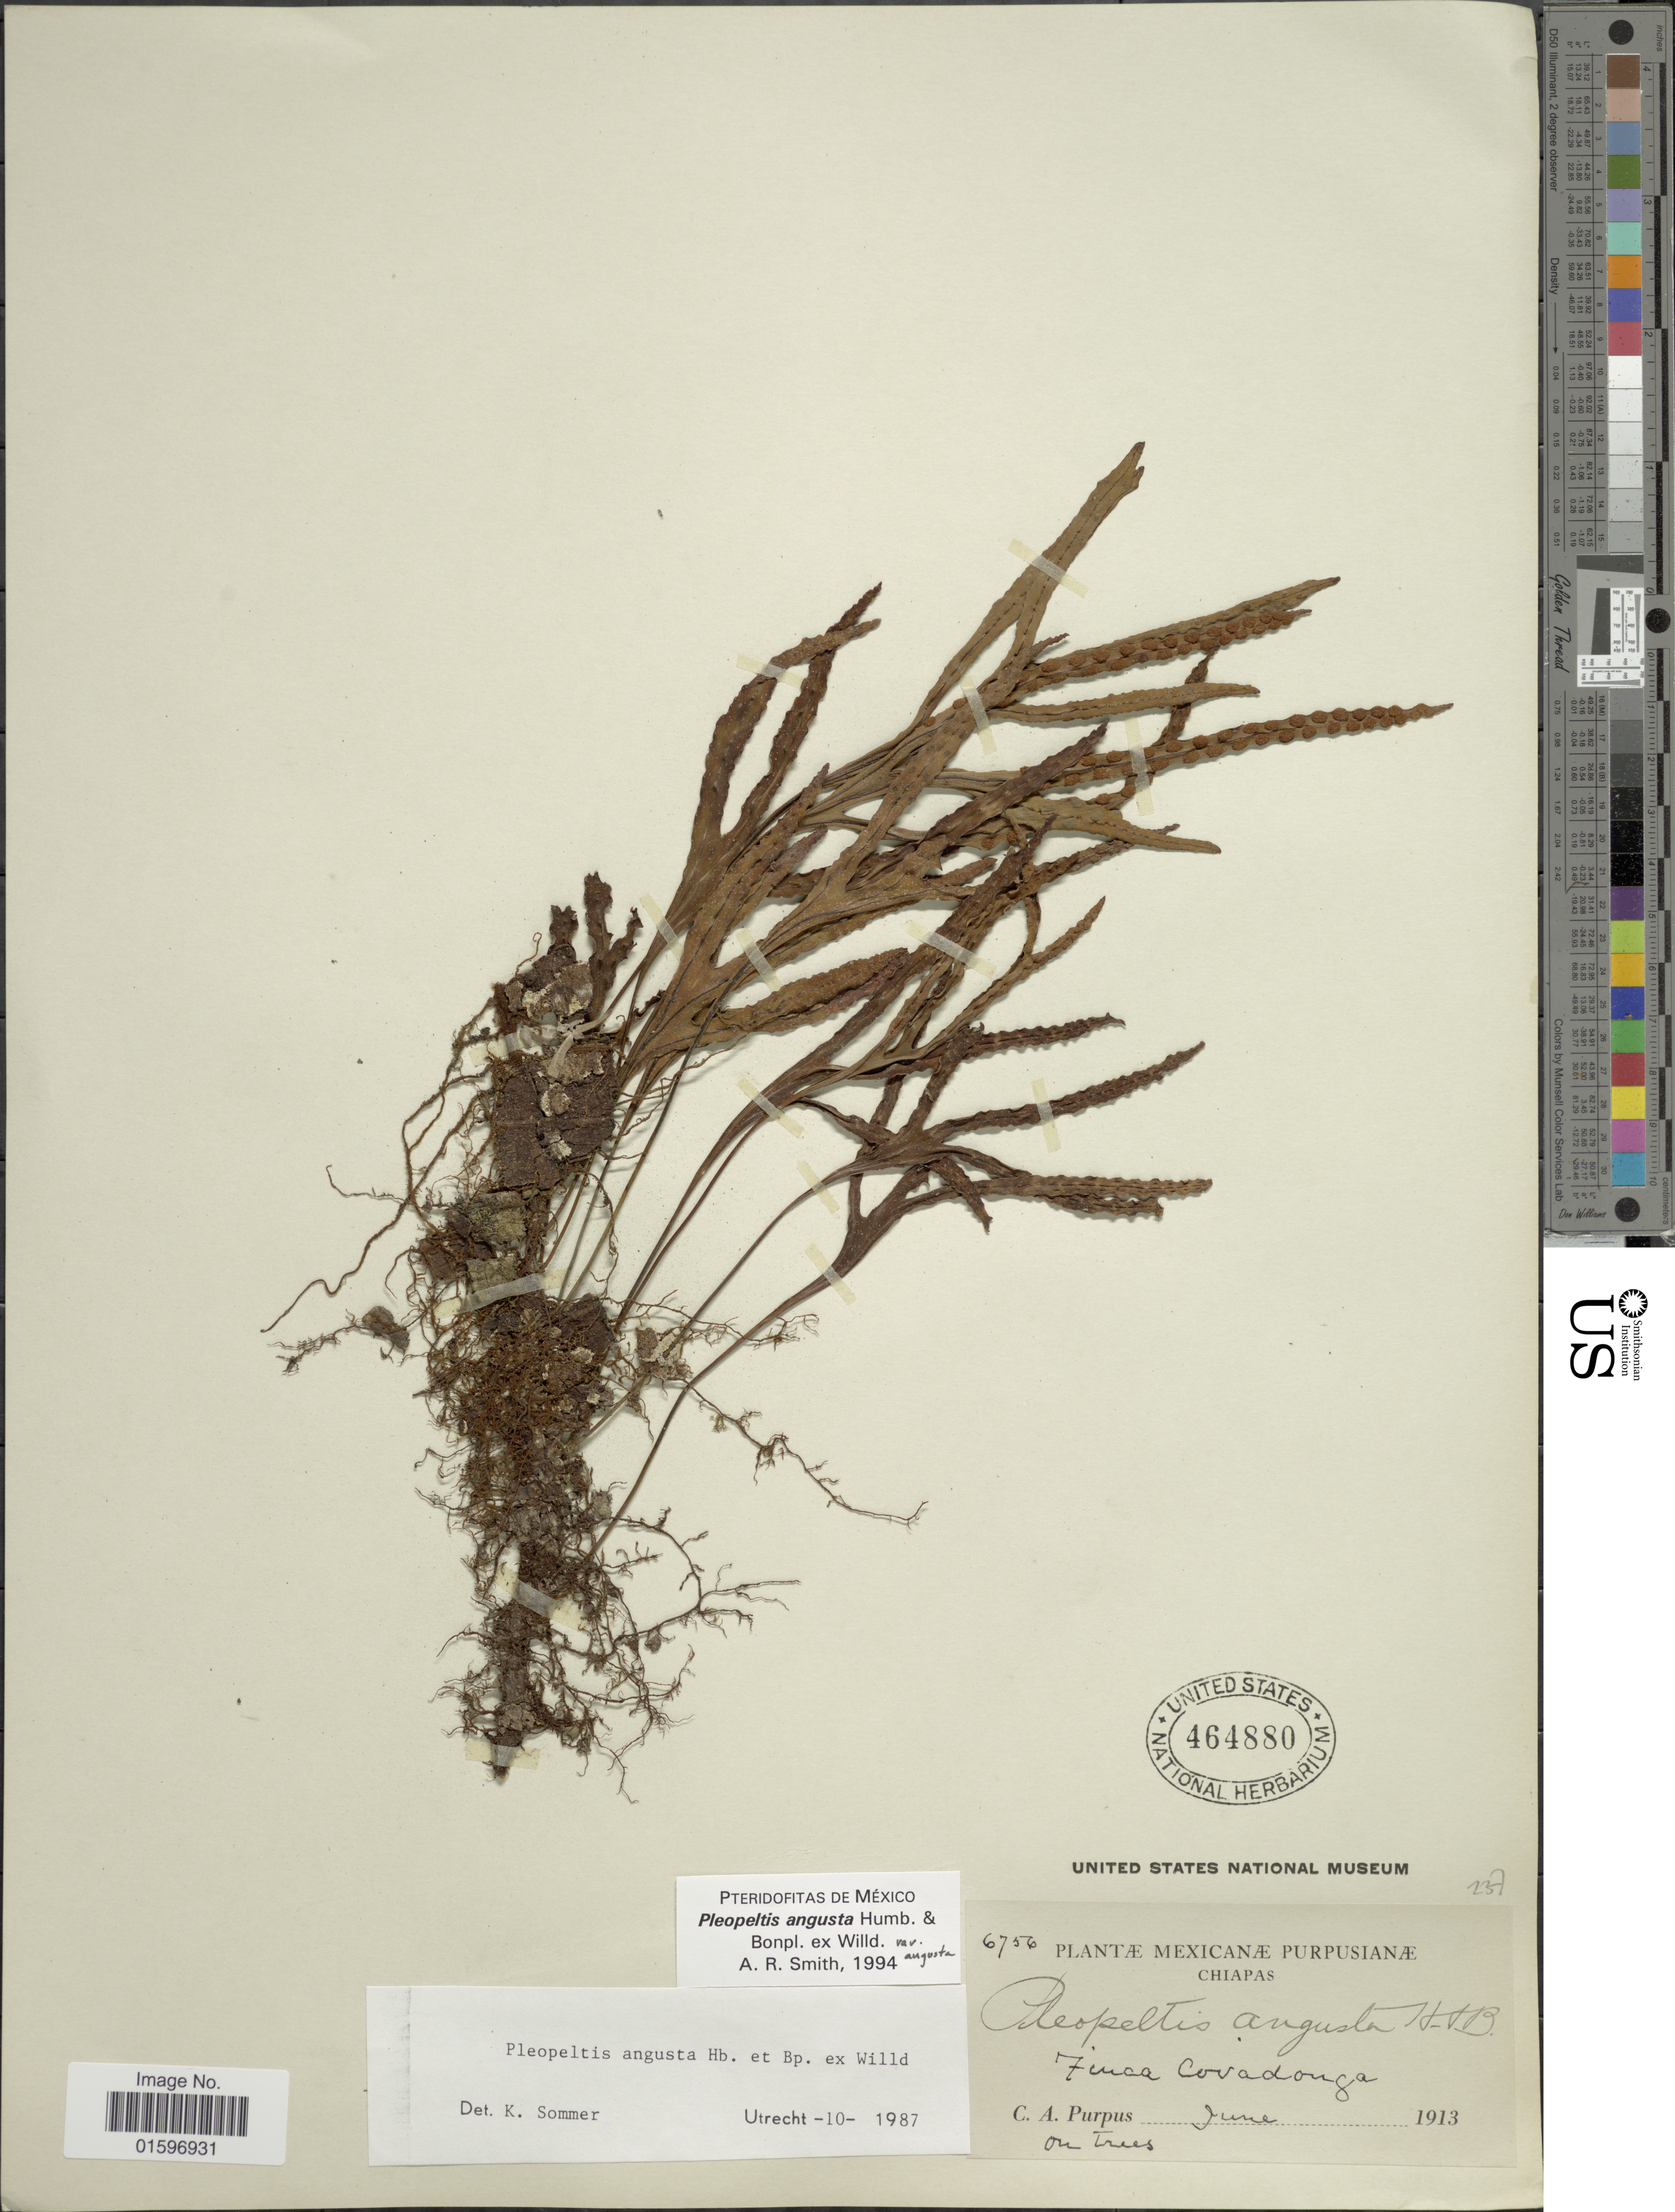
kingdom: Plantae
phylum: Tracheophyta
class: Polypodiopsida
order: Polypodiales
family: Polypodiaceae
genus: Pleopeltis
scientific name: Pleopeltis angusta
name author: Humb. & Bonap. ex Willd.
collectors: C. A. Purpus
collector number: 6756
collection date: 1913-06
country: Mexico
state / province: Chiapas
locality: Finca Covadonga.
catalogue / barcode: US 464880